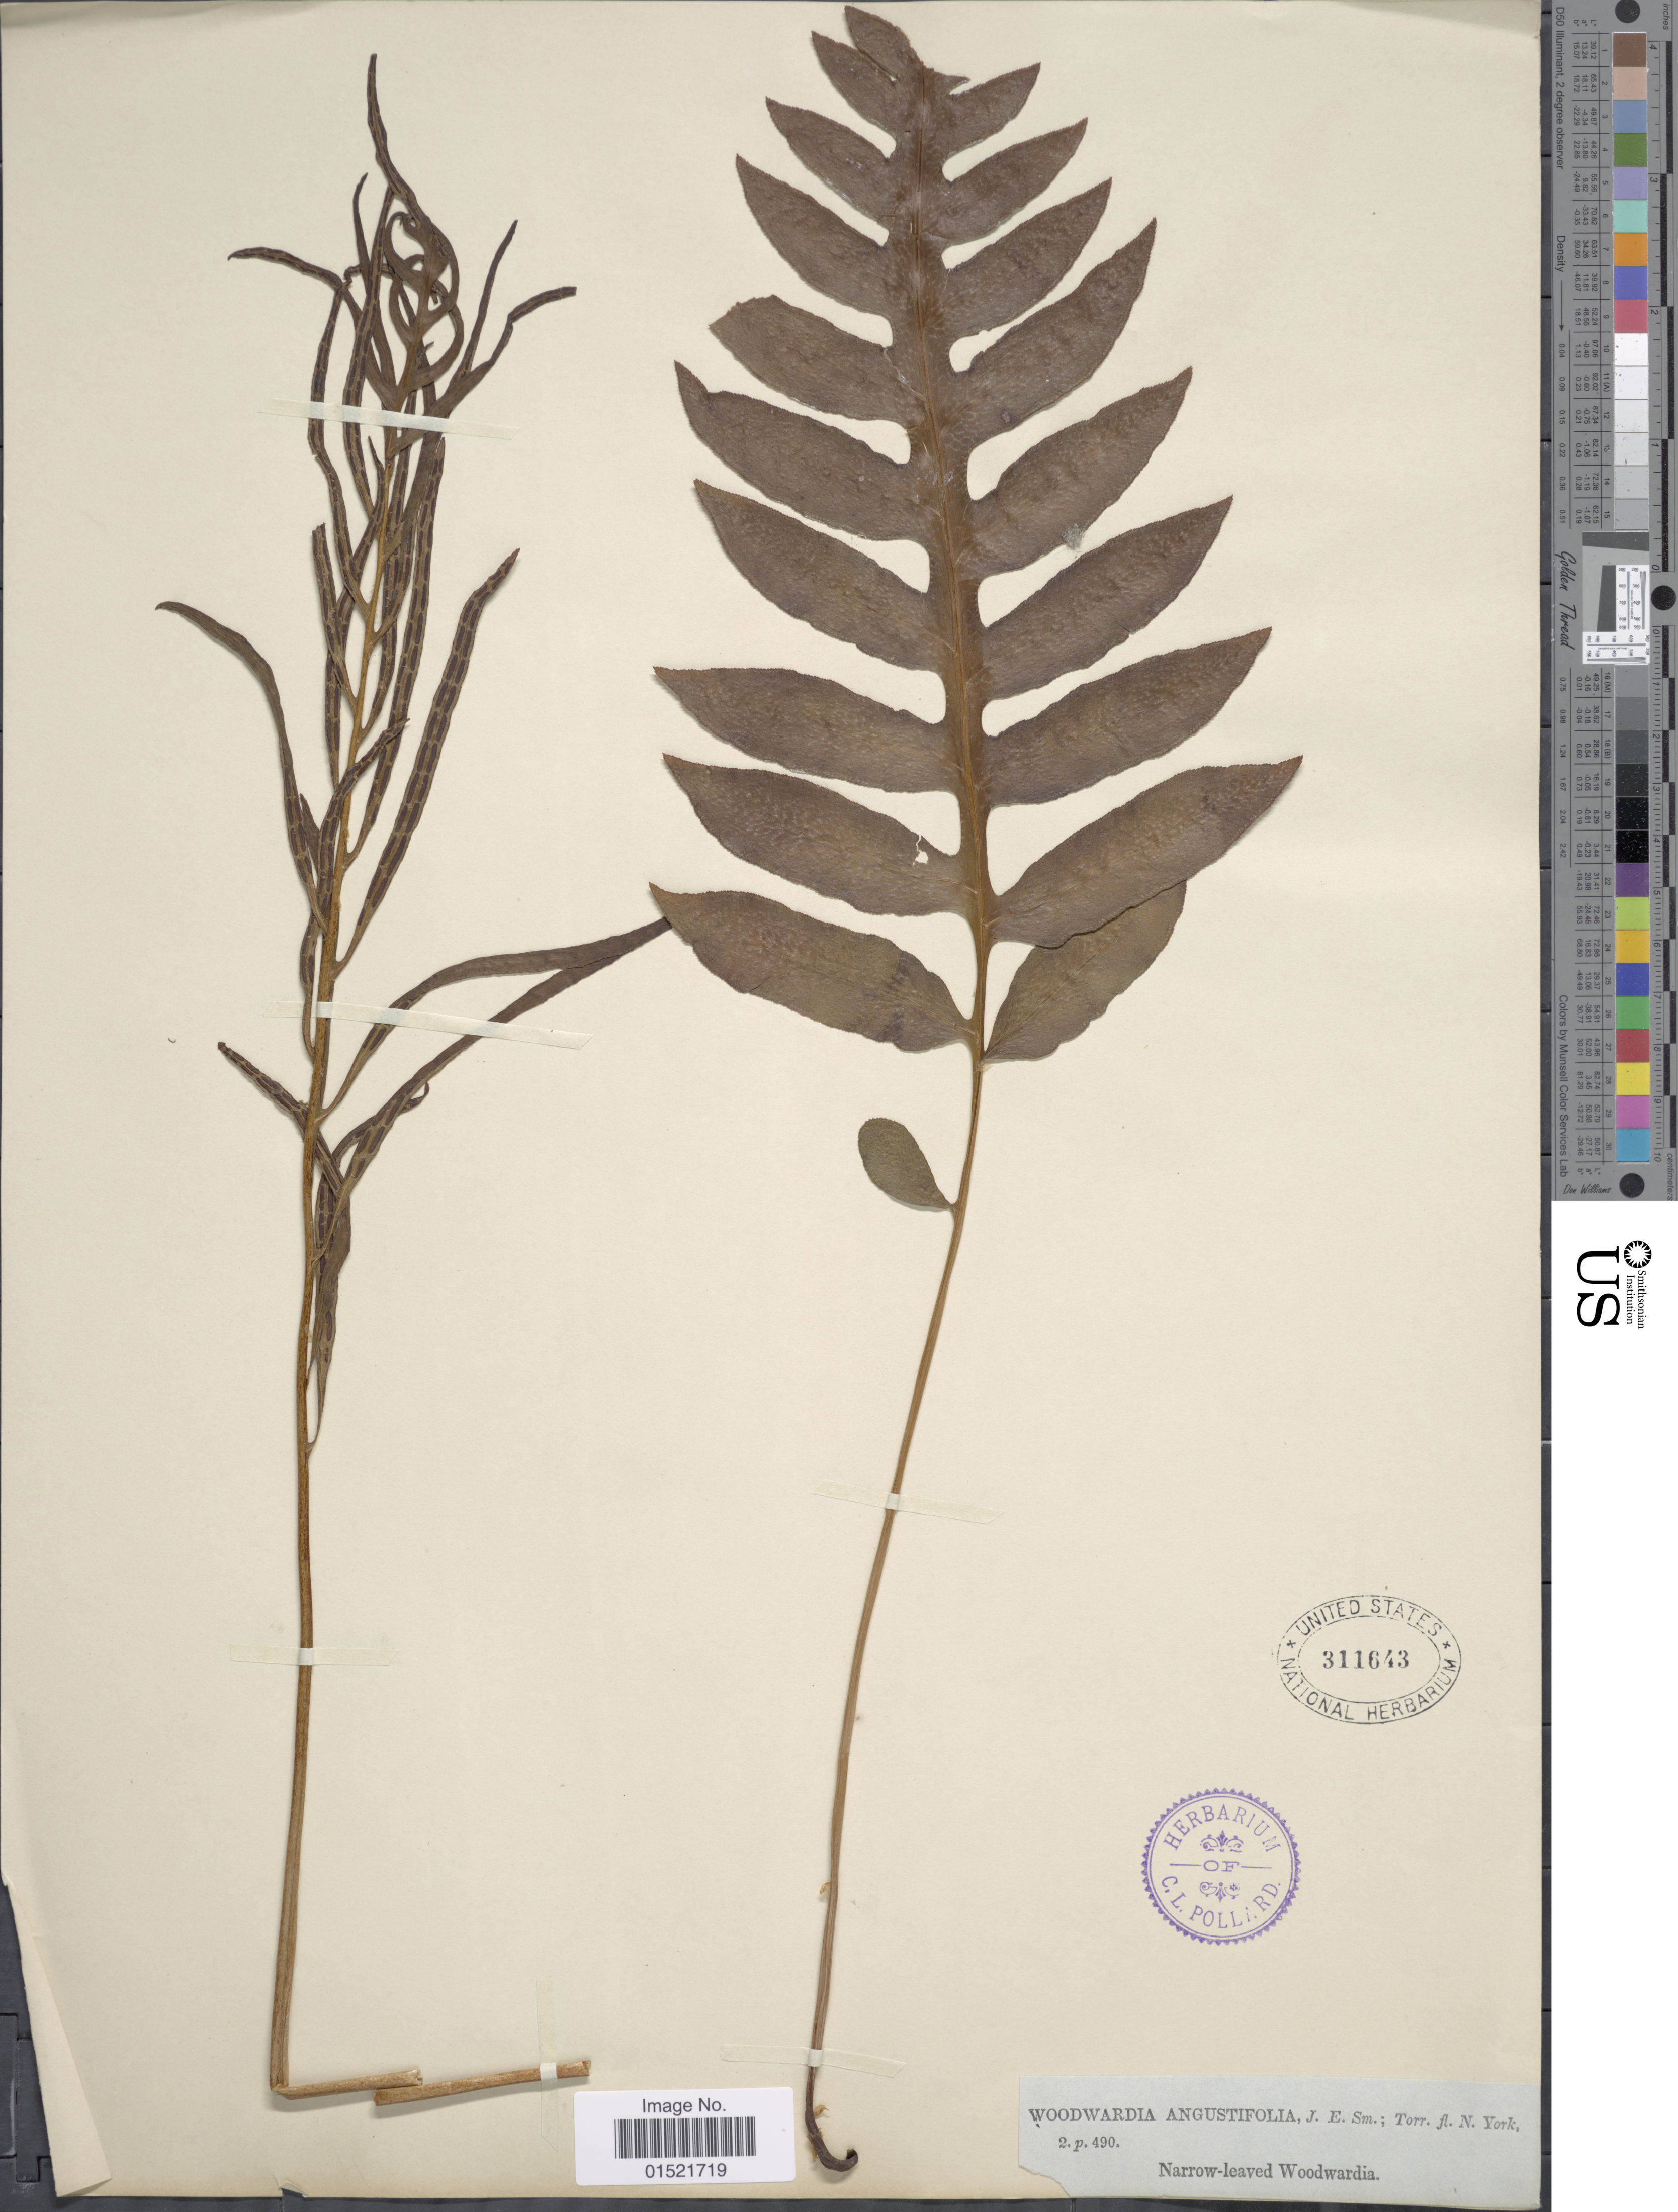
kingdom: Plantae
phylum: Tracheophyta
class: Polypodiopsida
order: Polypodiales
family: Blechnaceae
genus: Woodwardia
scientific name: Woodwardia areolata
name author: (L.) T. Moore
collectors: ex herb. C.L. Pollard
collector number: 2.p.490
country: United States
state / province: New York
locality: J. E. Sm.; Torr. fl. N. York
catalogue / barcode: US 311643